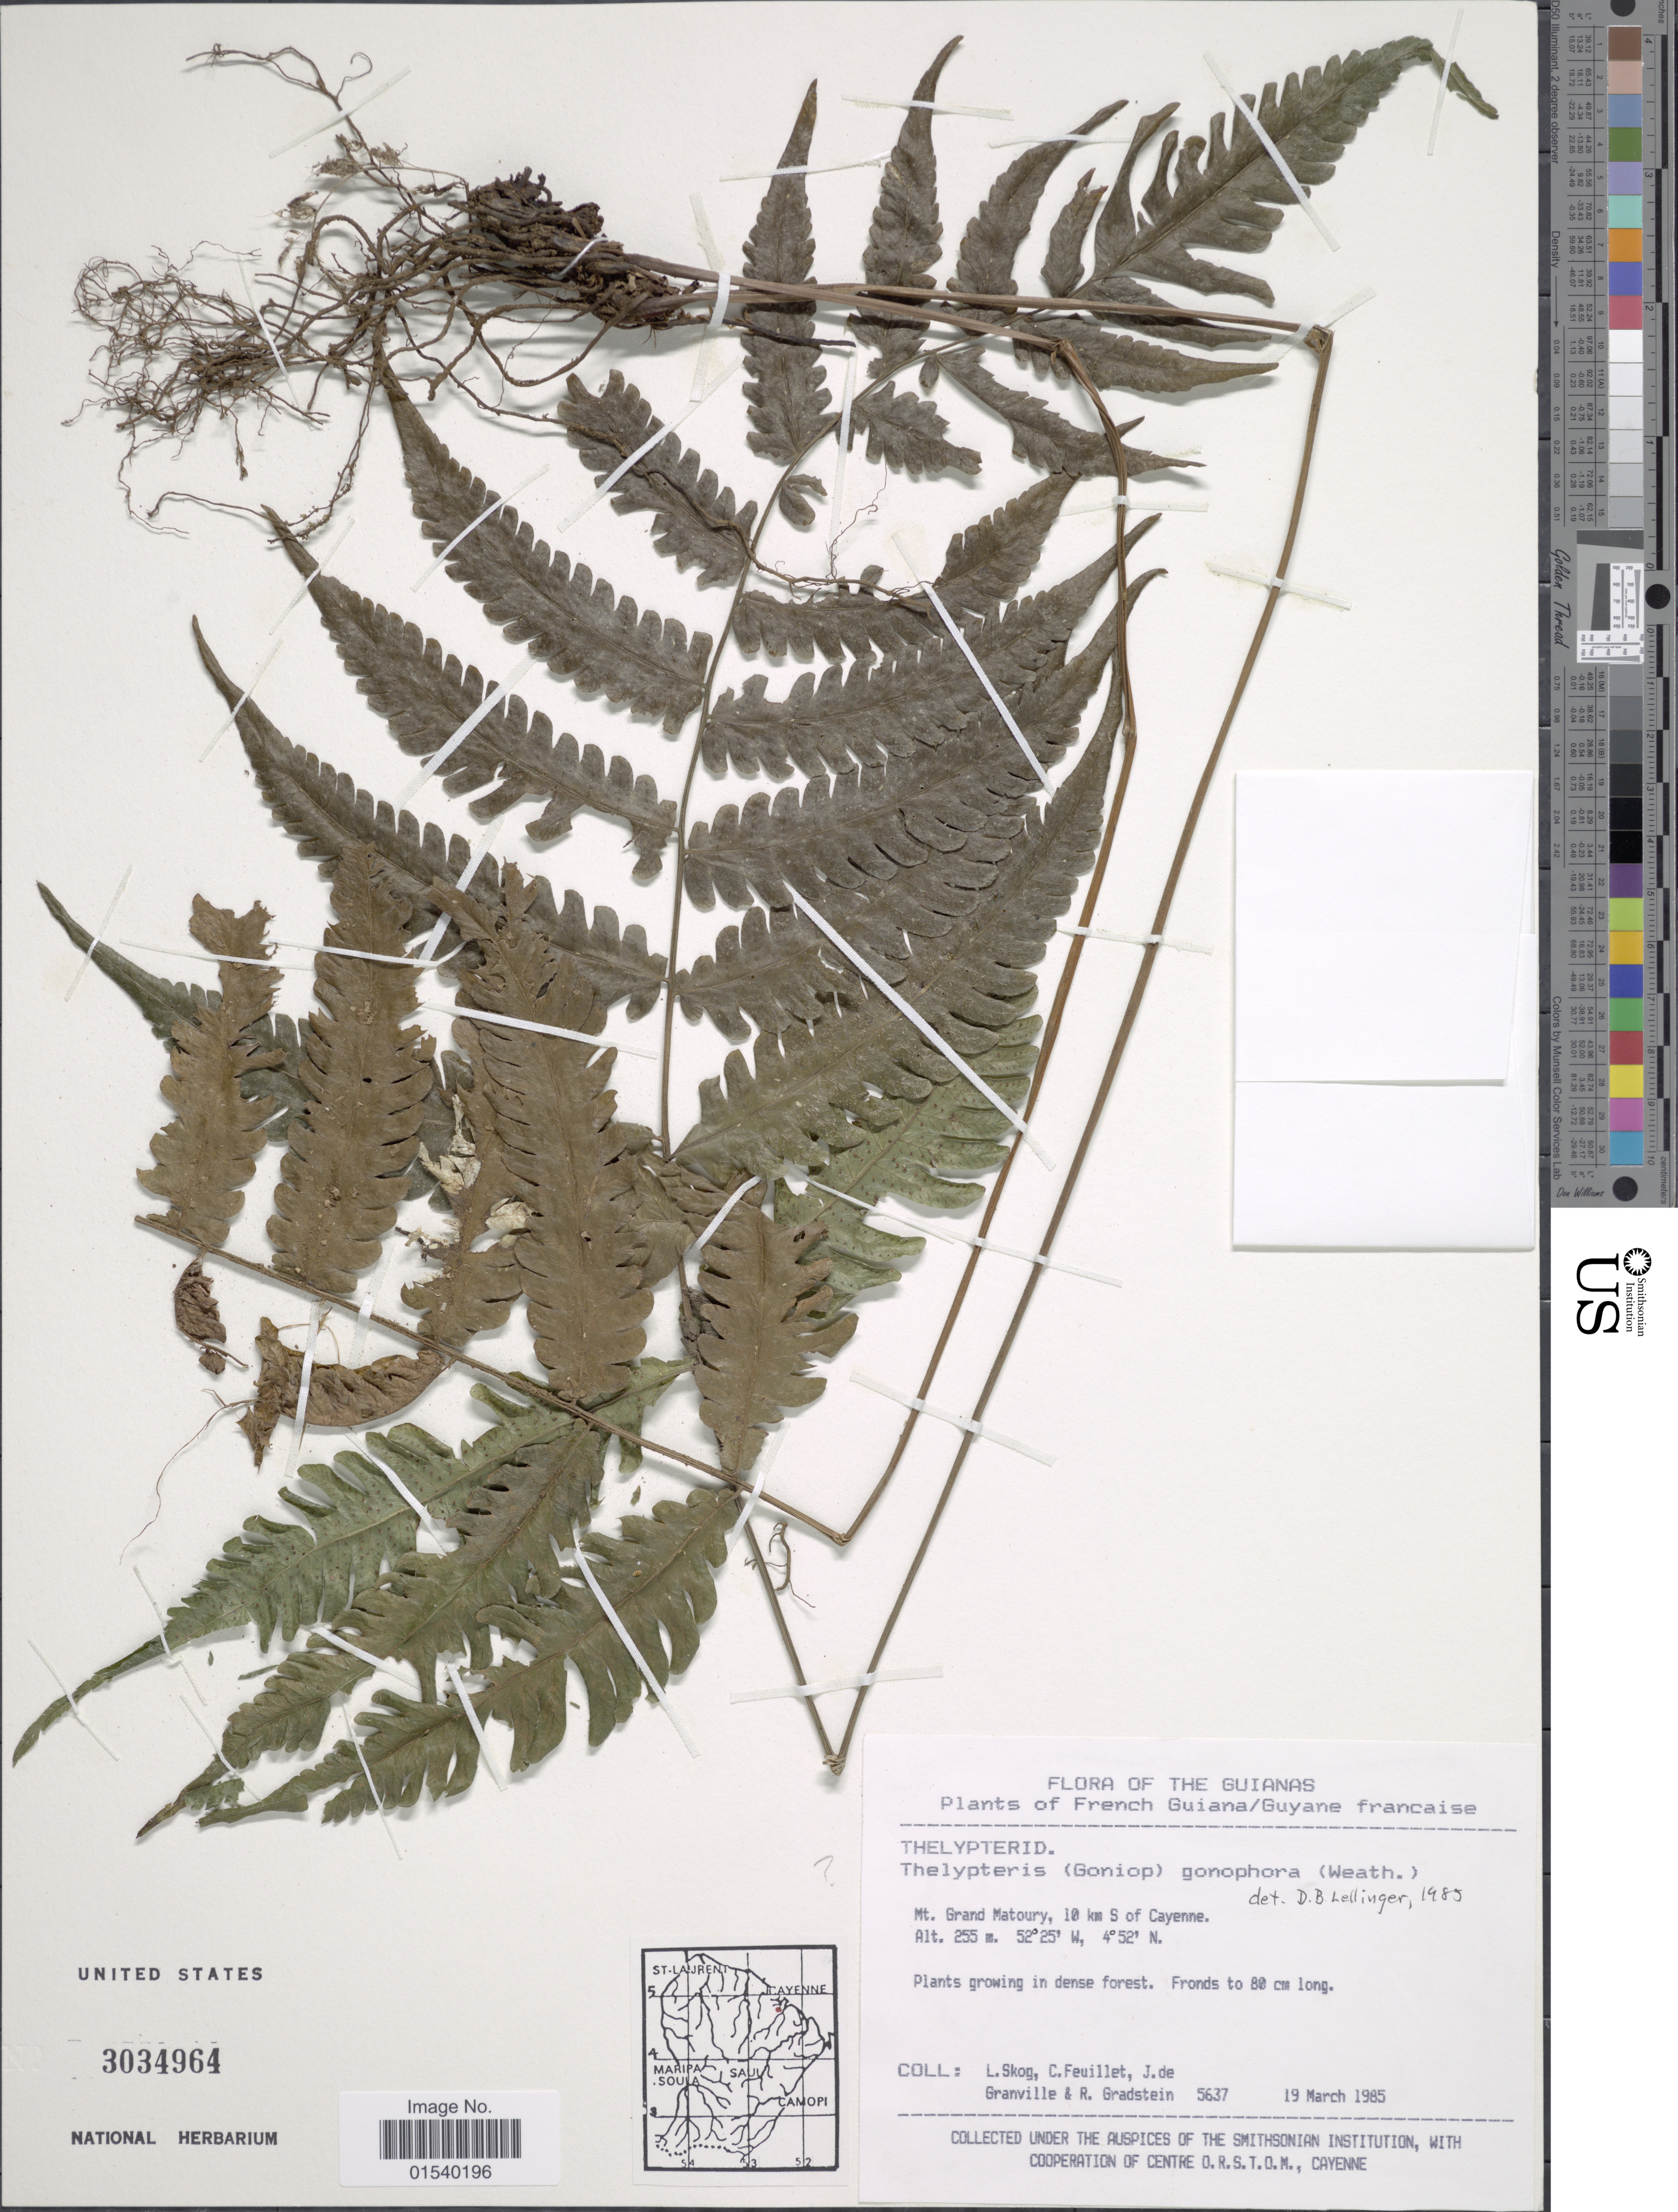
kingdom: Plantae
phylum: Tracheophyta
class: Polypodiopsida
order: Polypodiales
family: Thelypteridaceae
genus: Amauropelta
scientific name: Amauropelta gonophora (Weath.) comb. nov., ined. 2015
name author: (Weath.)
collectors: L. E. Skog, C. Feuillet, J.-J. de Granville & R. Gradstein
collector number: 5637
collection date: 1985-03-19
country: French Guiana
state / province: Cayenne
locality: Mt Grand Matoury, 10 km S of Cayennen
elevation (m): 255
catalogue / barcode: US 3034964